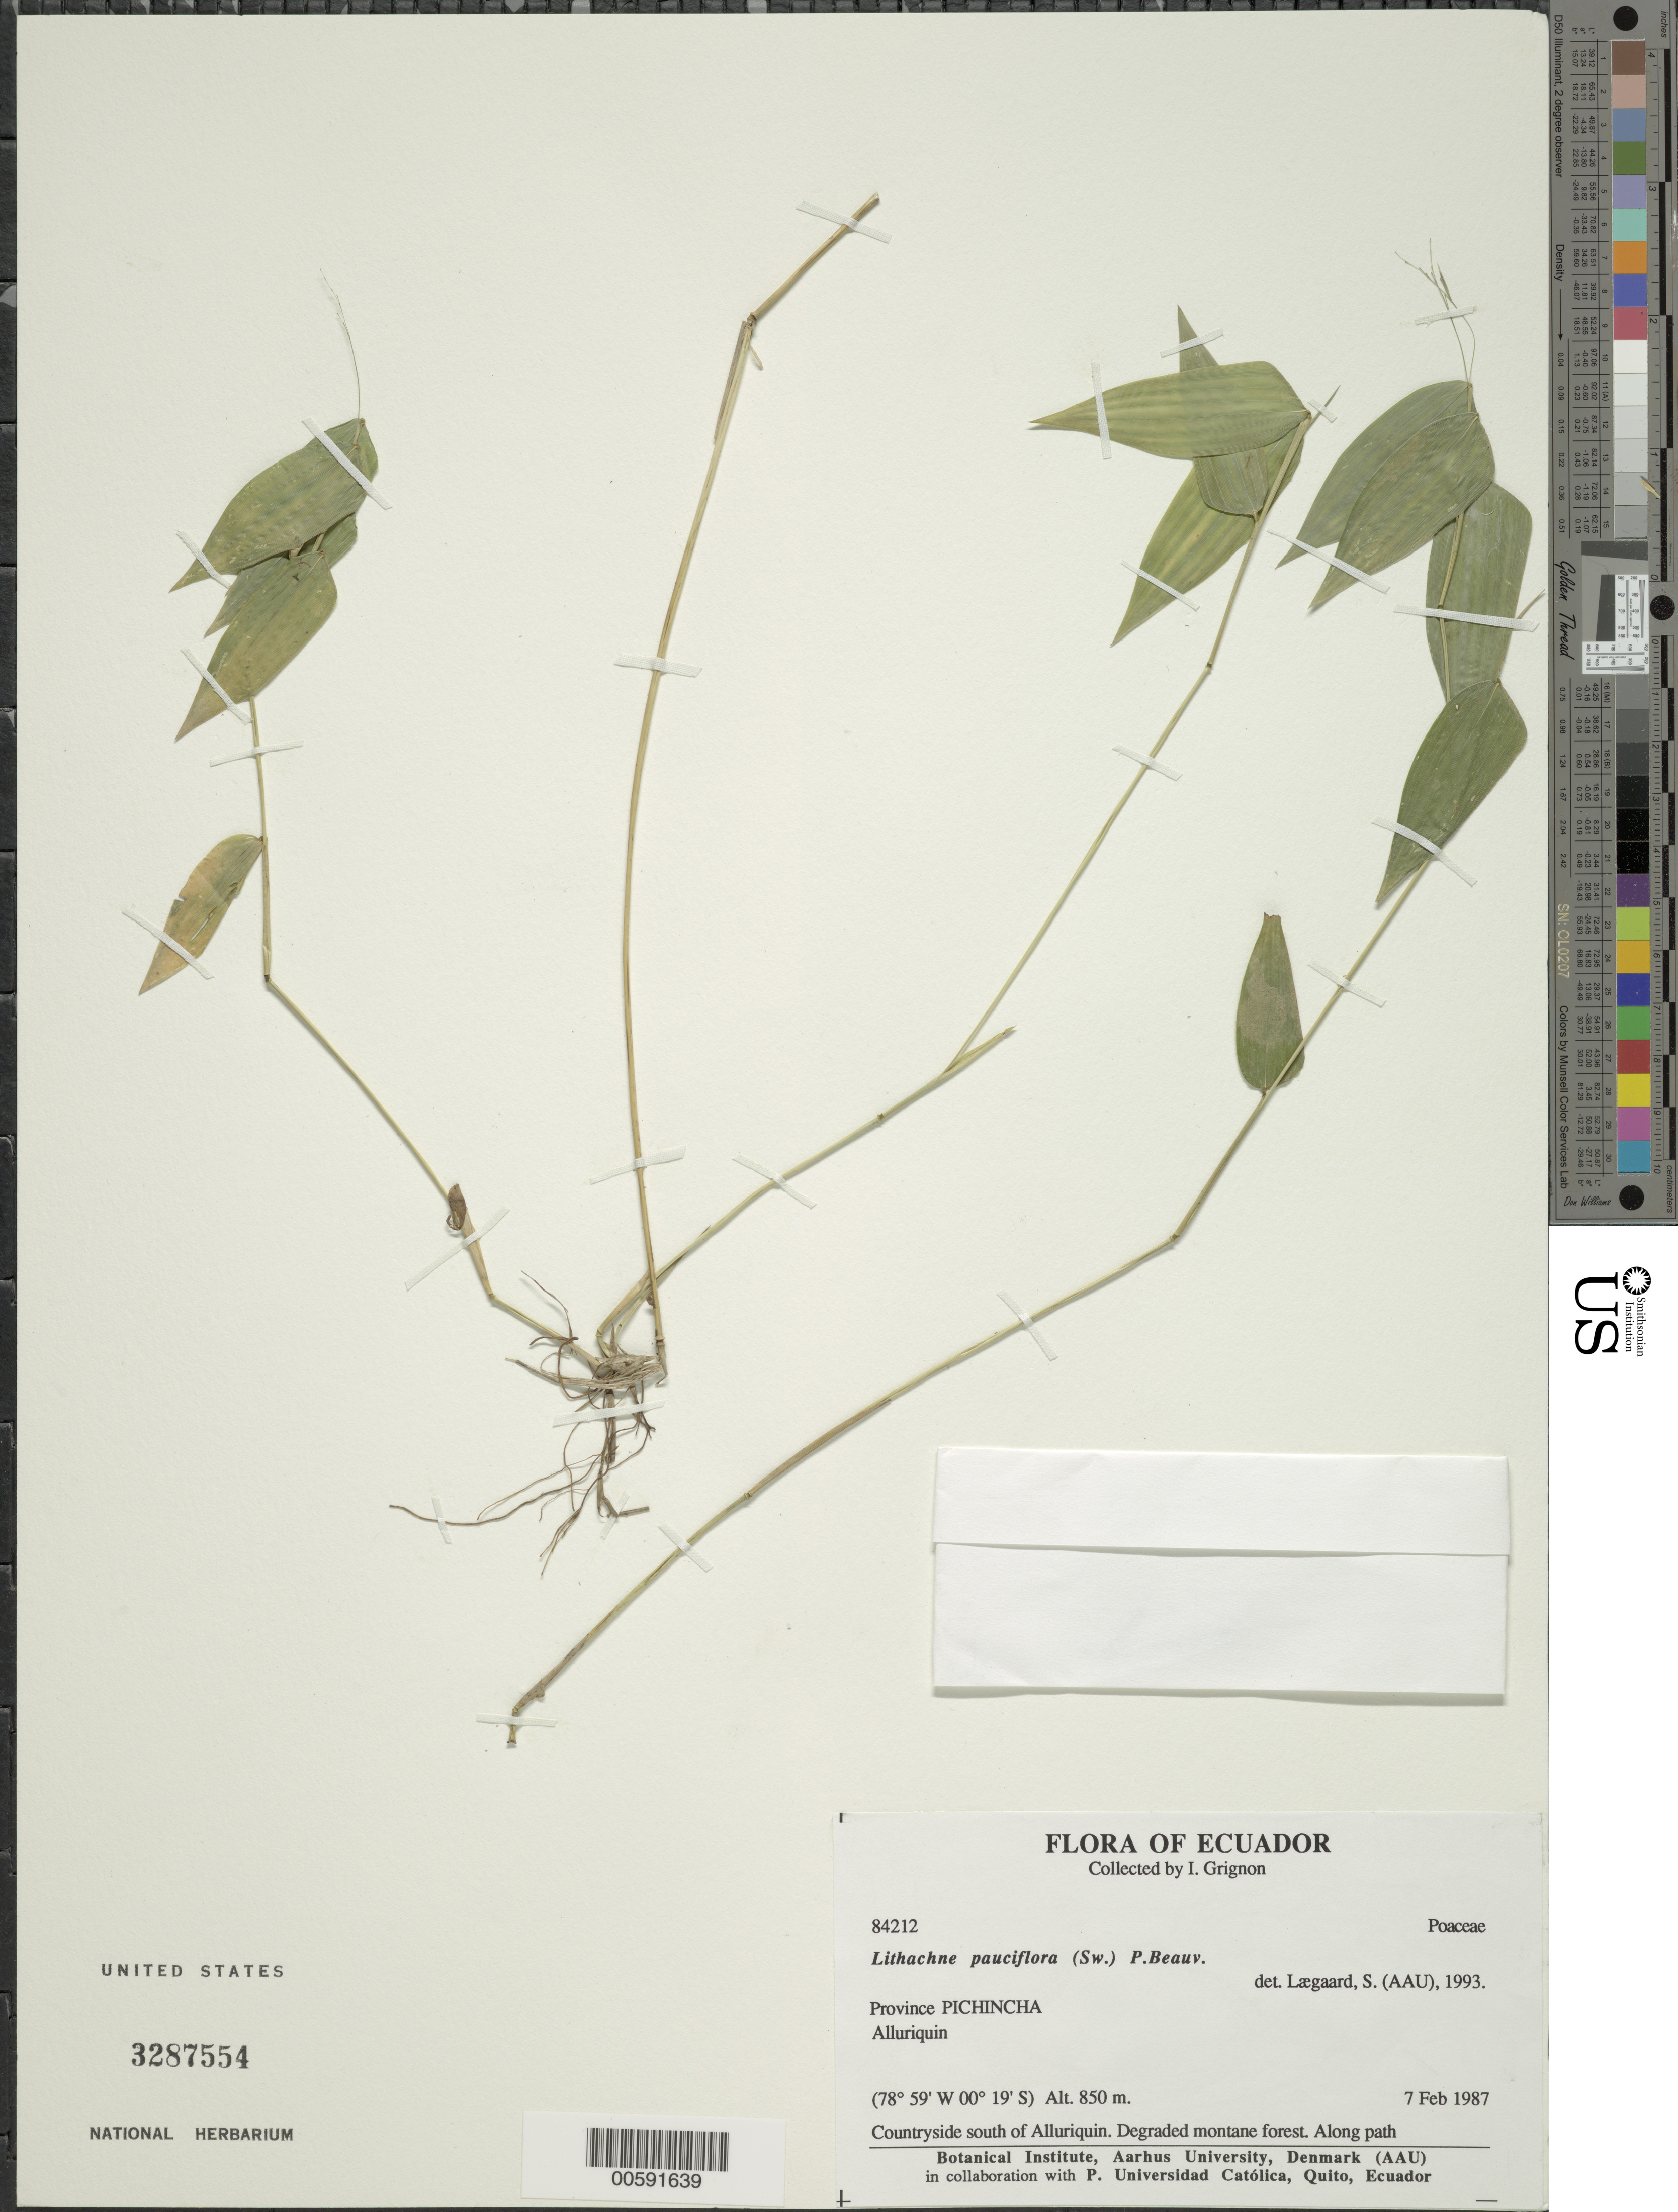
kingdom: Plantae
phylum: Tracheophyta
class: Liliopsida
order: Poales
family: Poaceae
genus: Lithachne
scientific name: Lithachne pauciflora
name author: (Sw.) P. Beauv.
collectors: I. Grignon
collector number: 84212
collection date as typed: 07 Feb 1987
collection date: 1987-02-07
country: Ecuador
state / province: Pichincha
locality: Alluriquin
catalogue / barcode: US 3287554